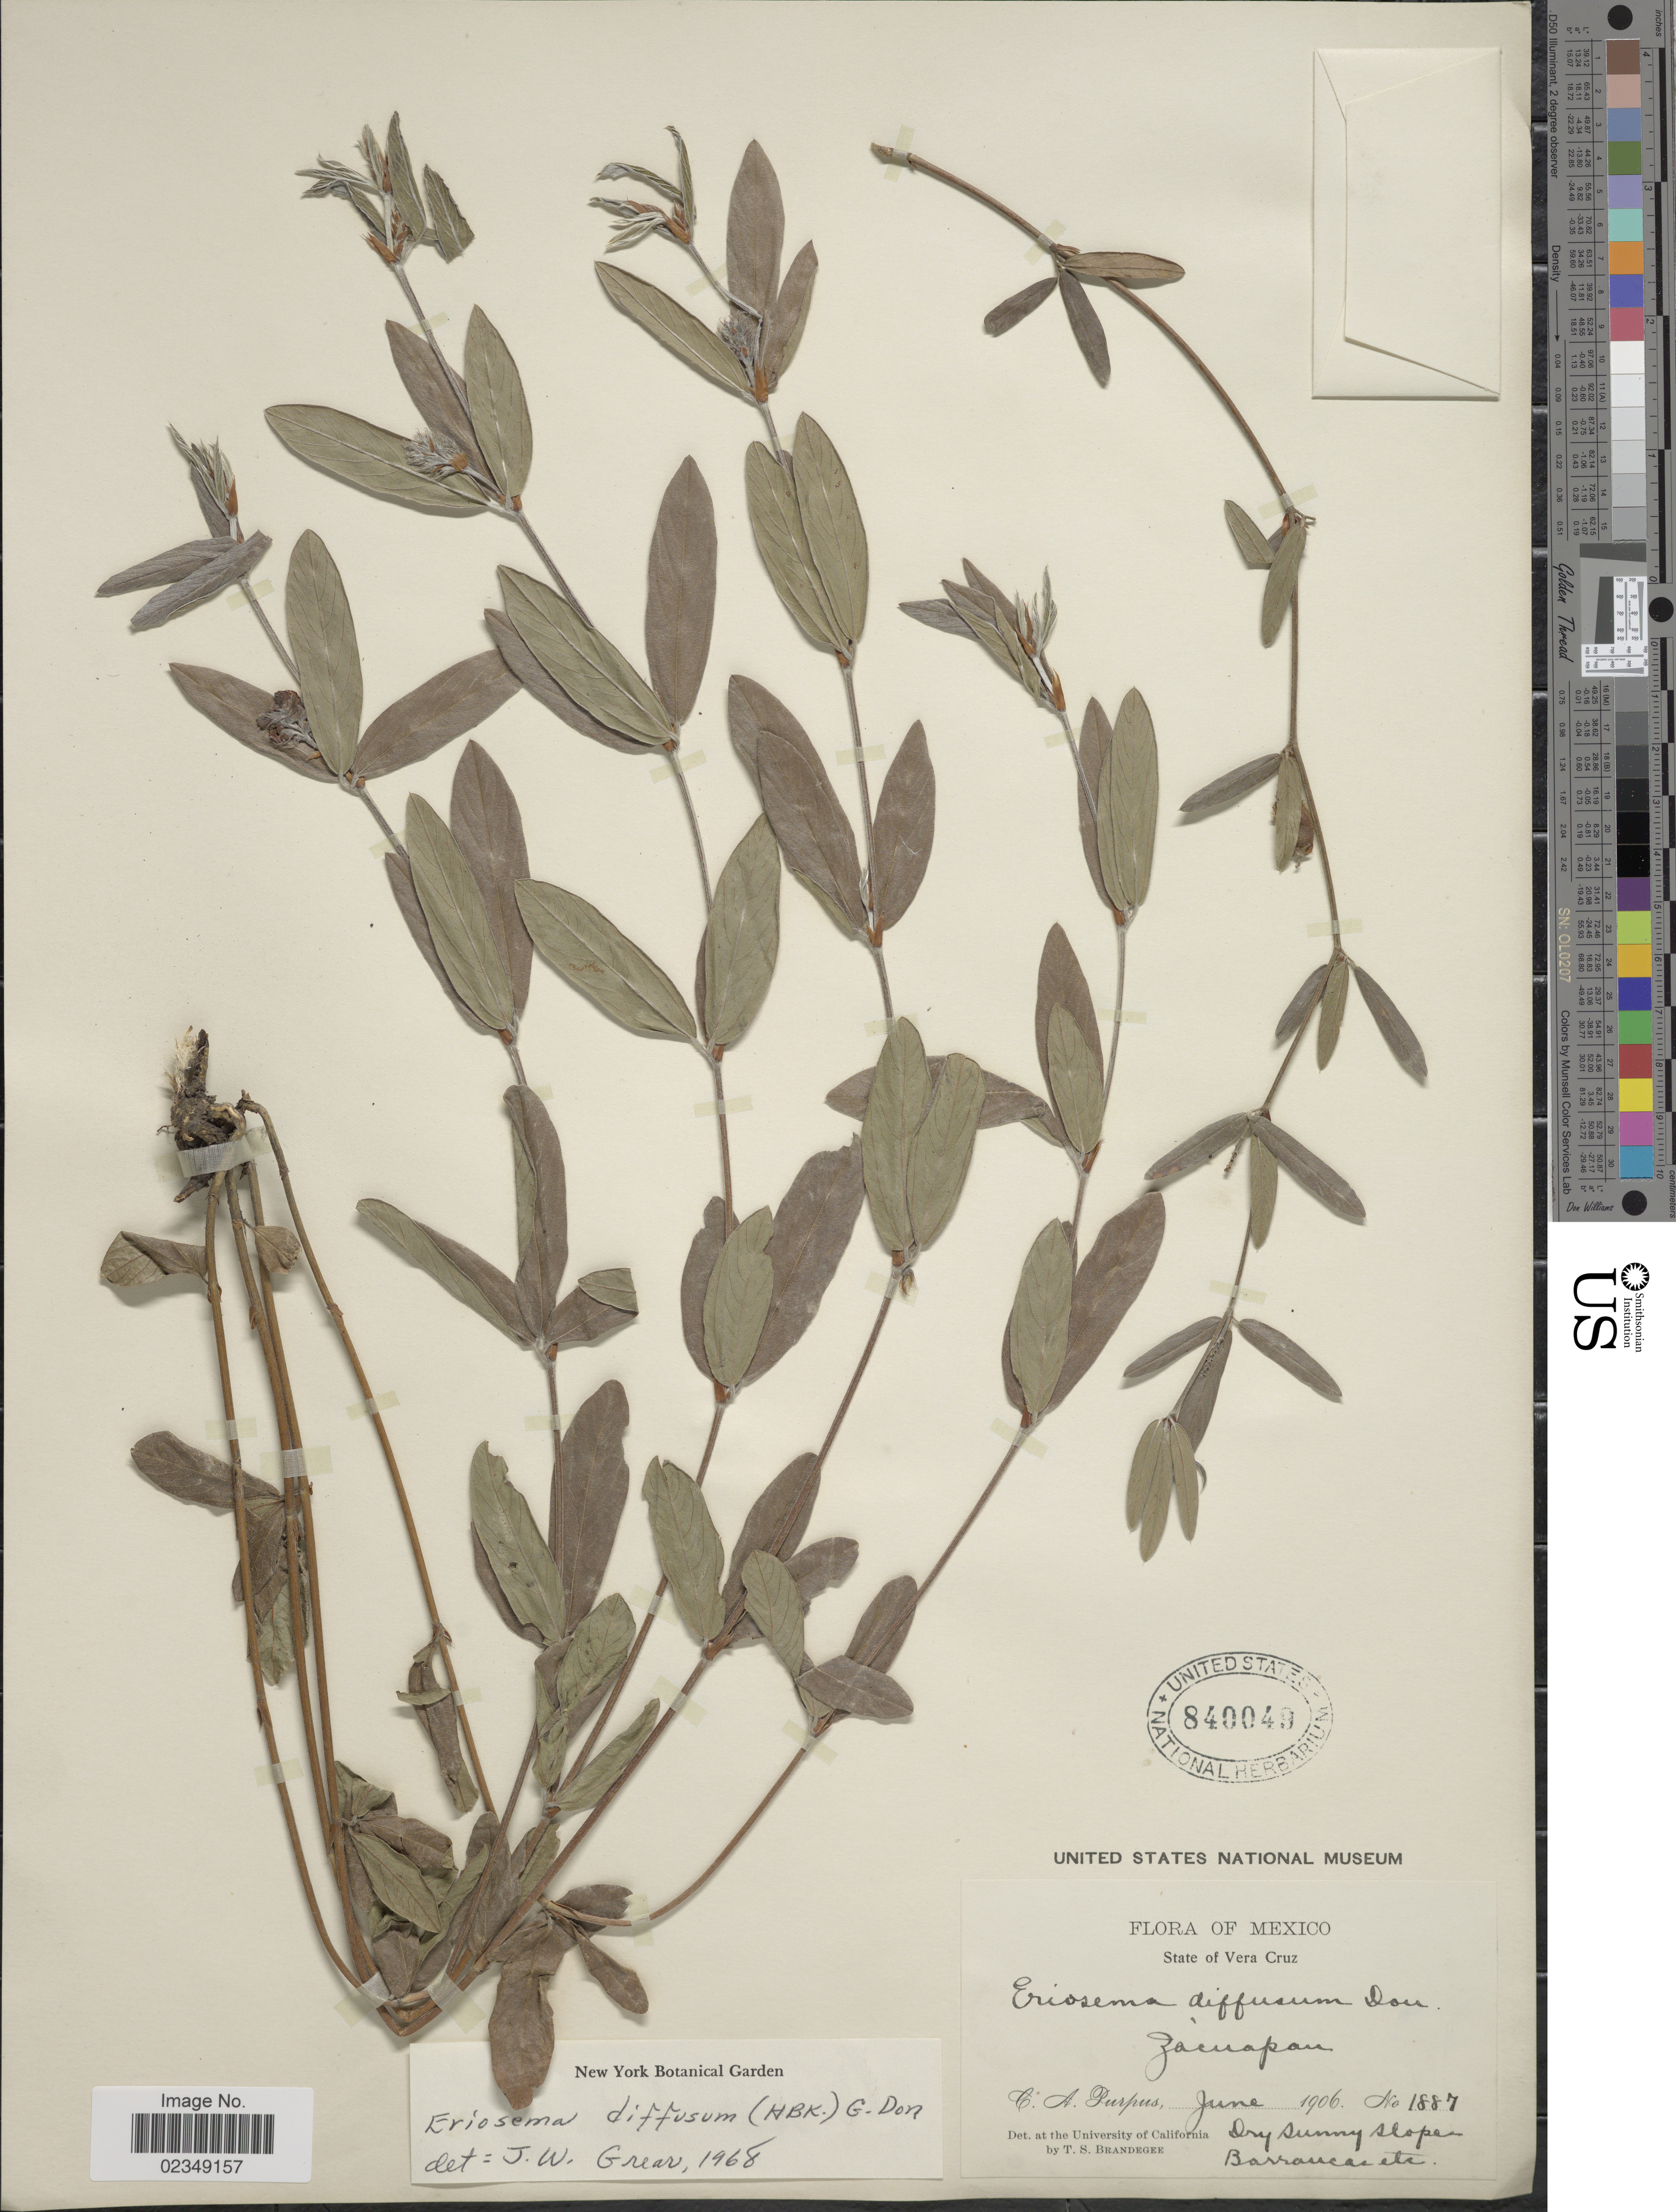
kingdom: Plantae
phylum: Tracheophyta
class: Magnoliopsida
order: Fabales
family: Fabaceae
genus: Eriosema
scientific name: Eriosema diffusum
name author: (Kunth) G. Don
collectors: C. A. Purpus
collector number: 1887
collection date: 1906-06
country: Mexico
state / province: Veracruz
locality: Vera Cruz. Zacuapan (misspelled: should be Zacualpan)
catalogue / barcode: US 840049